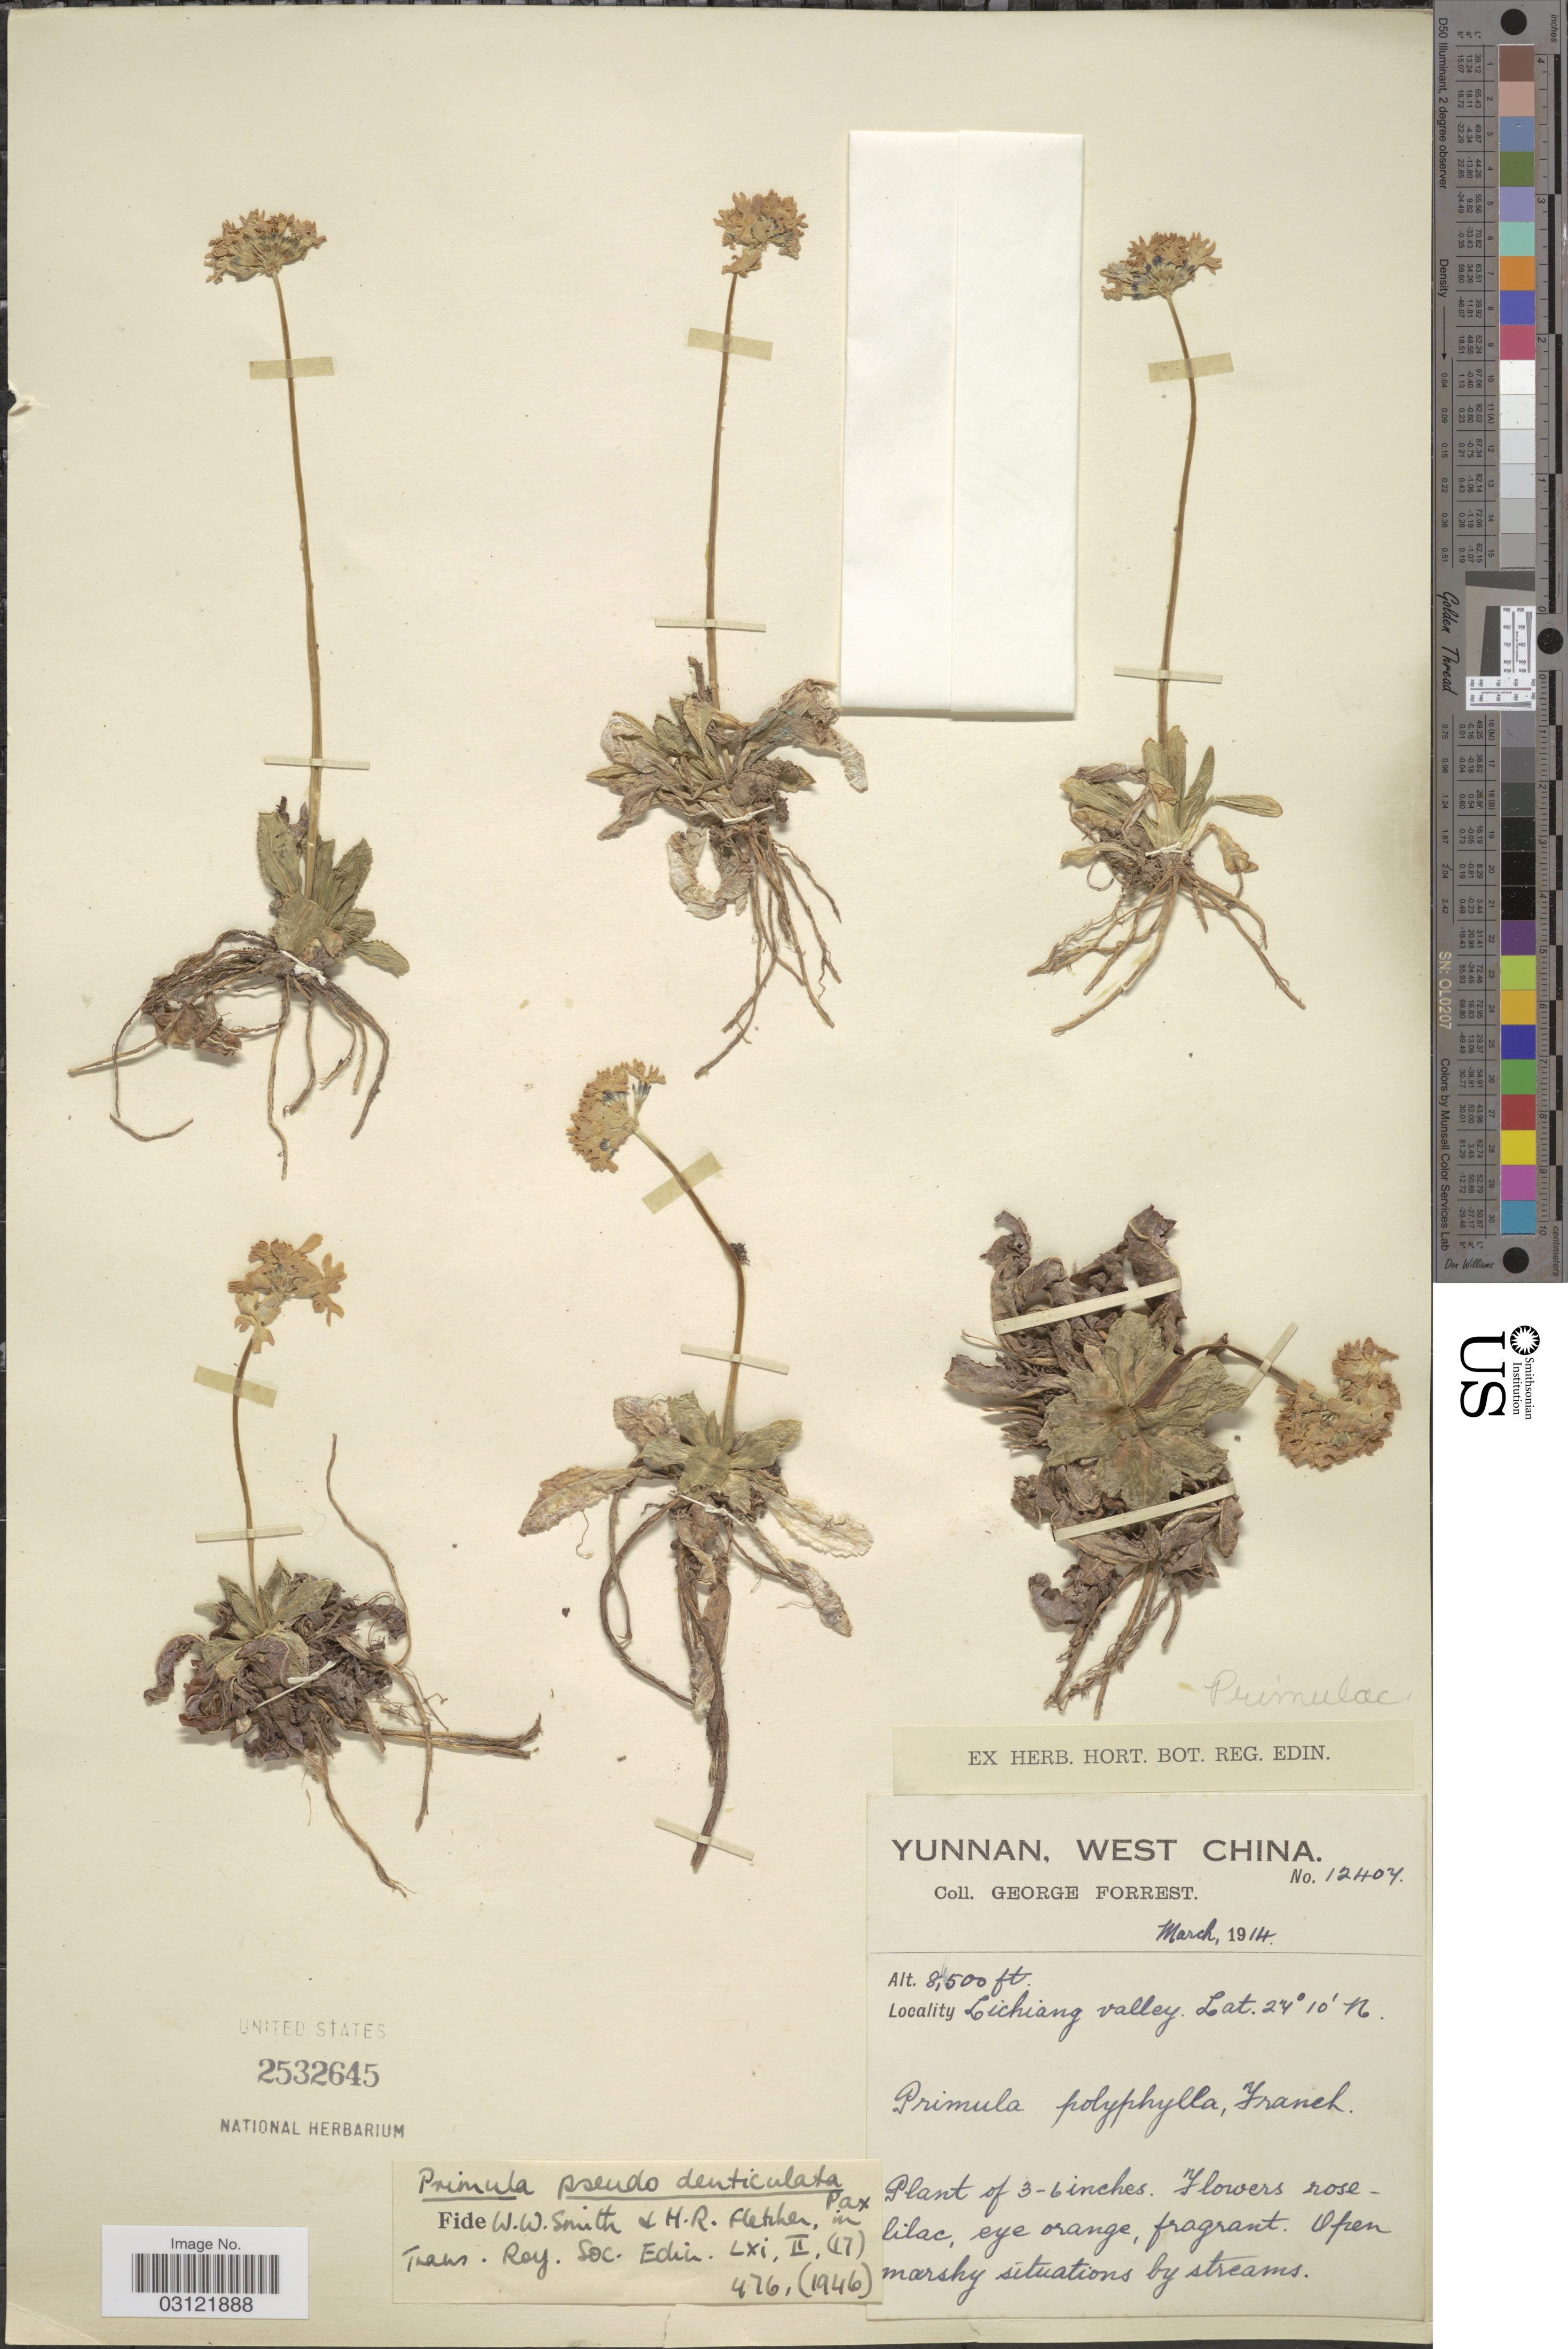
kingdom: Plantae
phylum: Tracheophyta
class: Magnoliopsida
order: Ericales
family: Primulaceae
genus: Primula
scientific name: Primula pseudodenticulata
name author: Pax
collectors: G. Forrest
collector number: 12407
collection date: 1914-03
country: China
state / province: Yunnan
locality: West China. Lichiang valley.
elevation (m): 2591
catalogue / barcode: US 2532645